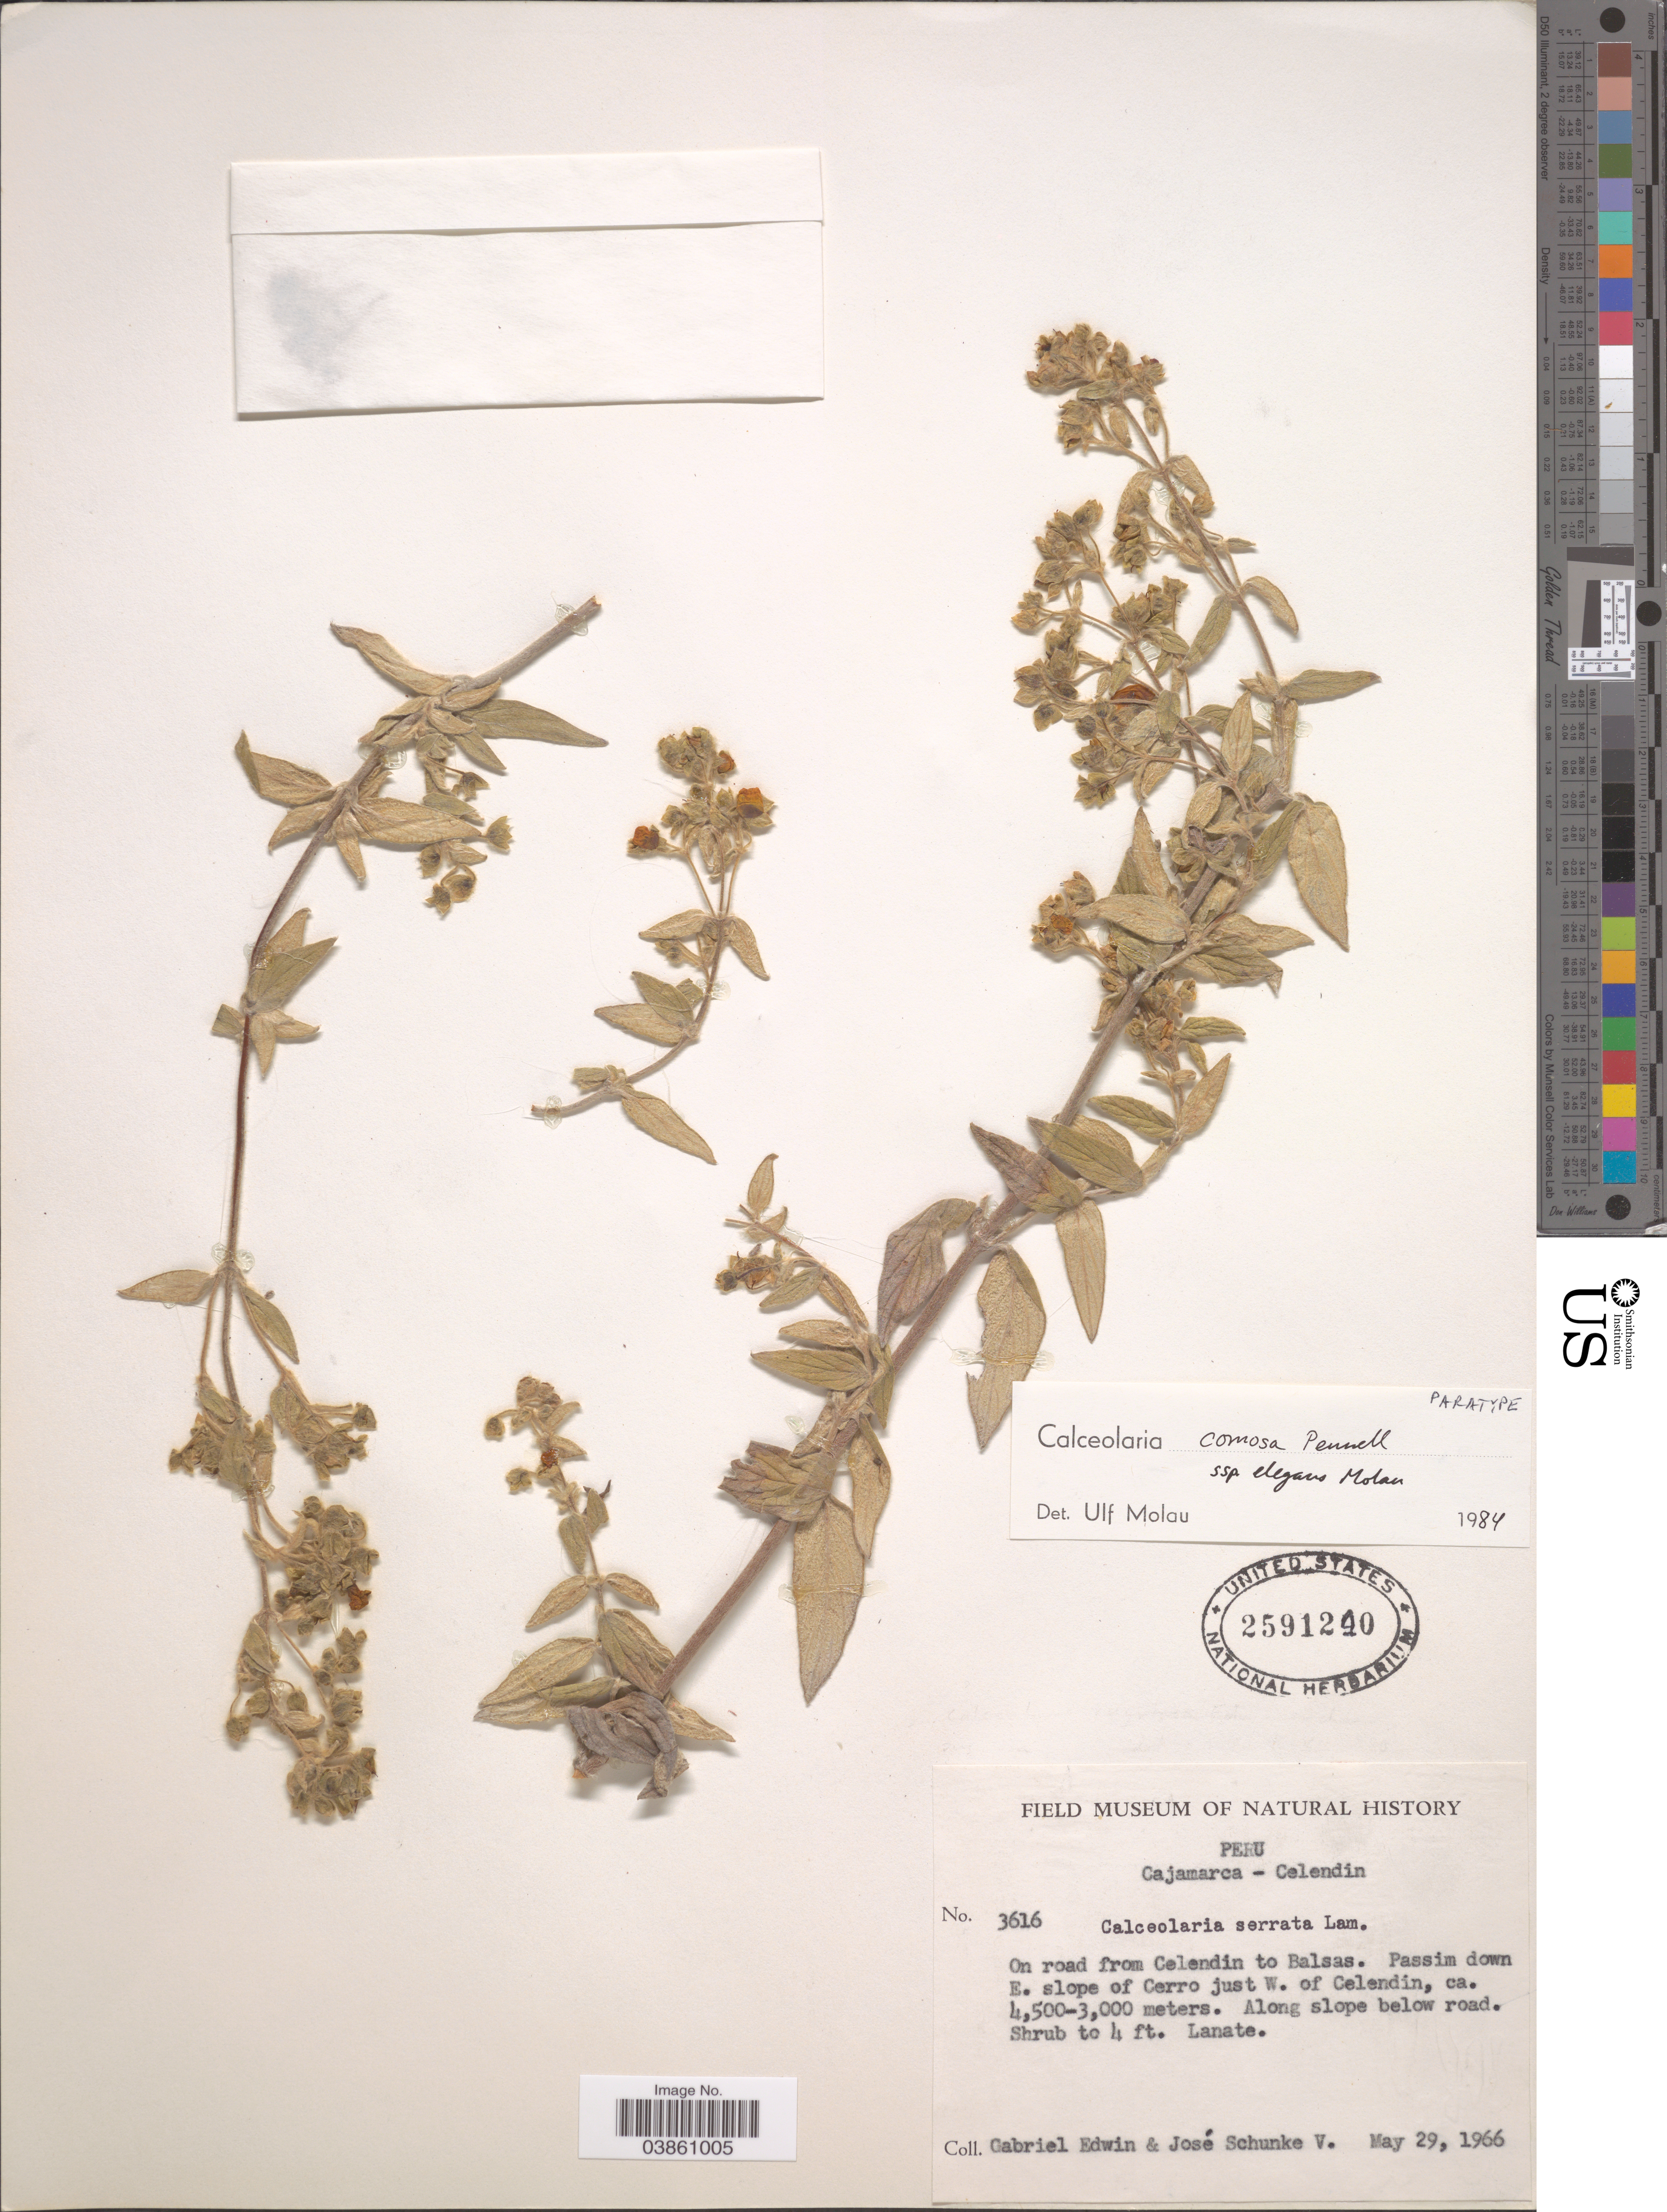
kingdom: Plantae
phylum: Tracheophyta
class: Magnoliopsida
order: Lamiales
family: Calceolariaceae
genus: Calceolaria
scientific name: Calceolaria comosa subsp. elegans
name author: Molau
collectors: G. Edwin & J. Schunke Vigo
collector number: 3616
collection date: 1966-05-29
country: Peru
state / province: Cajamarca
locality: Celendin. On road from Celendin to Balsas. Passim down E. slope of Cerro just W. of Celendin.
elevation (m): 3000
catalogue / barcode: US 2591240